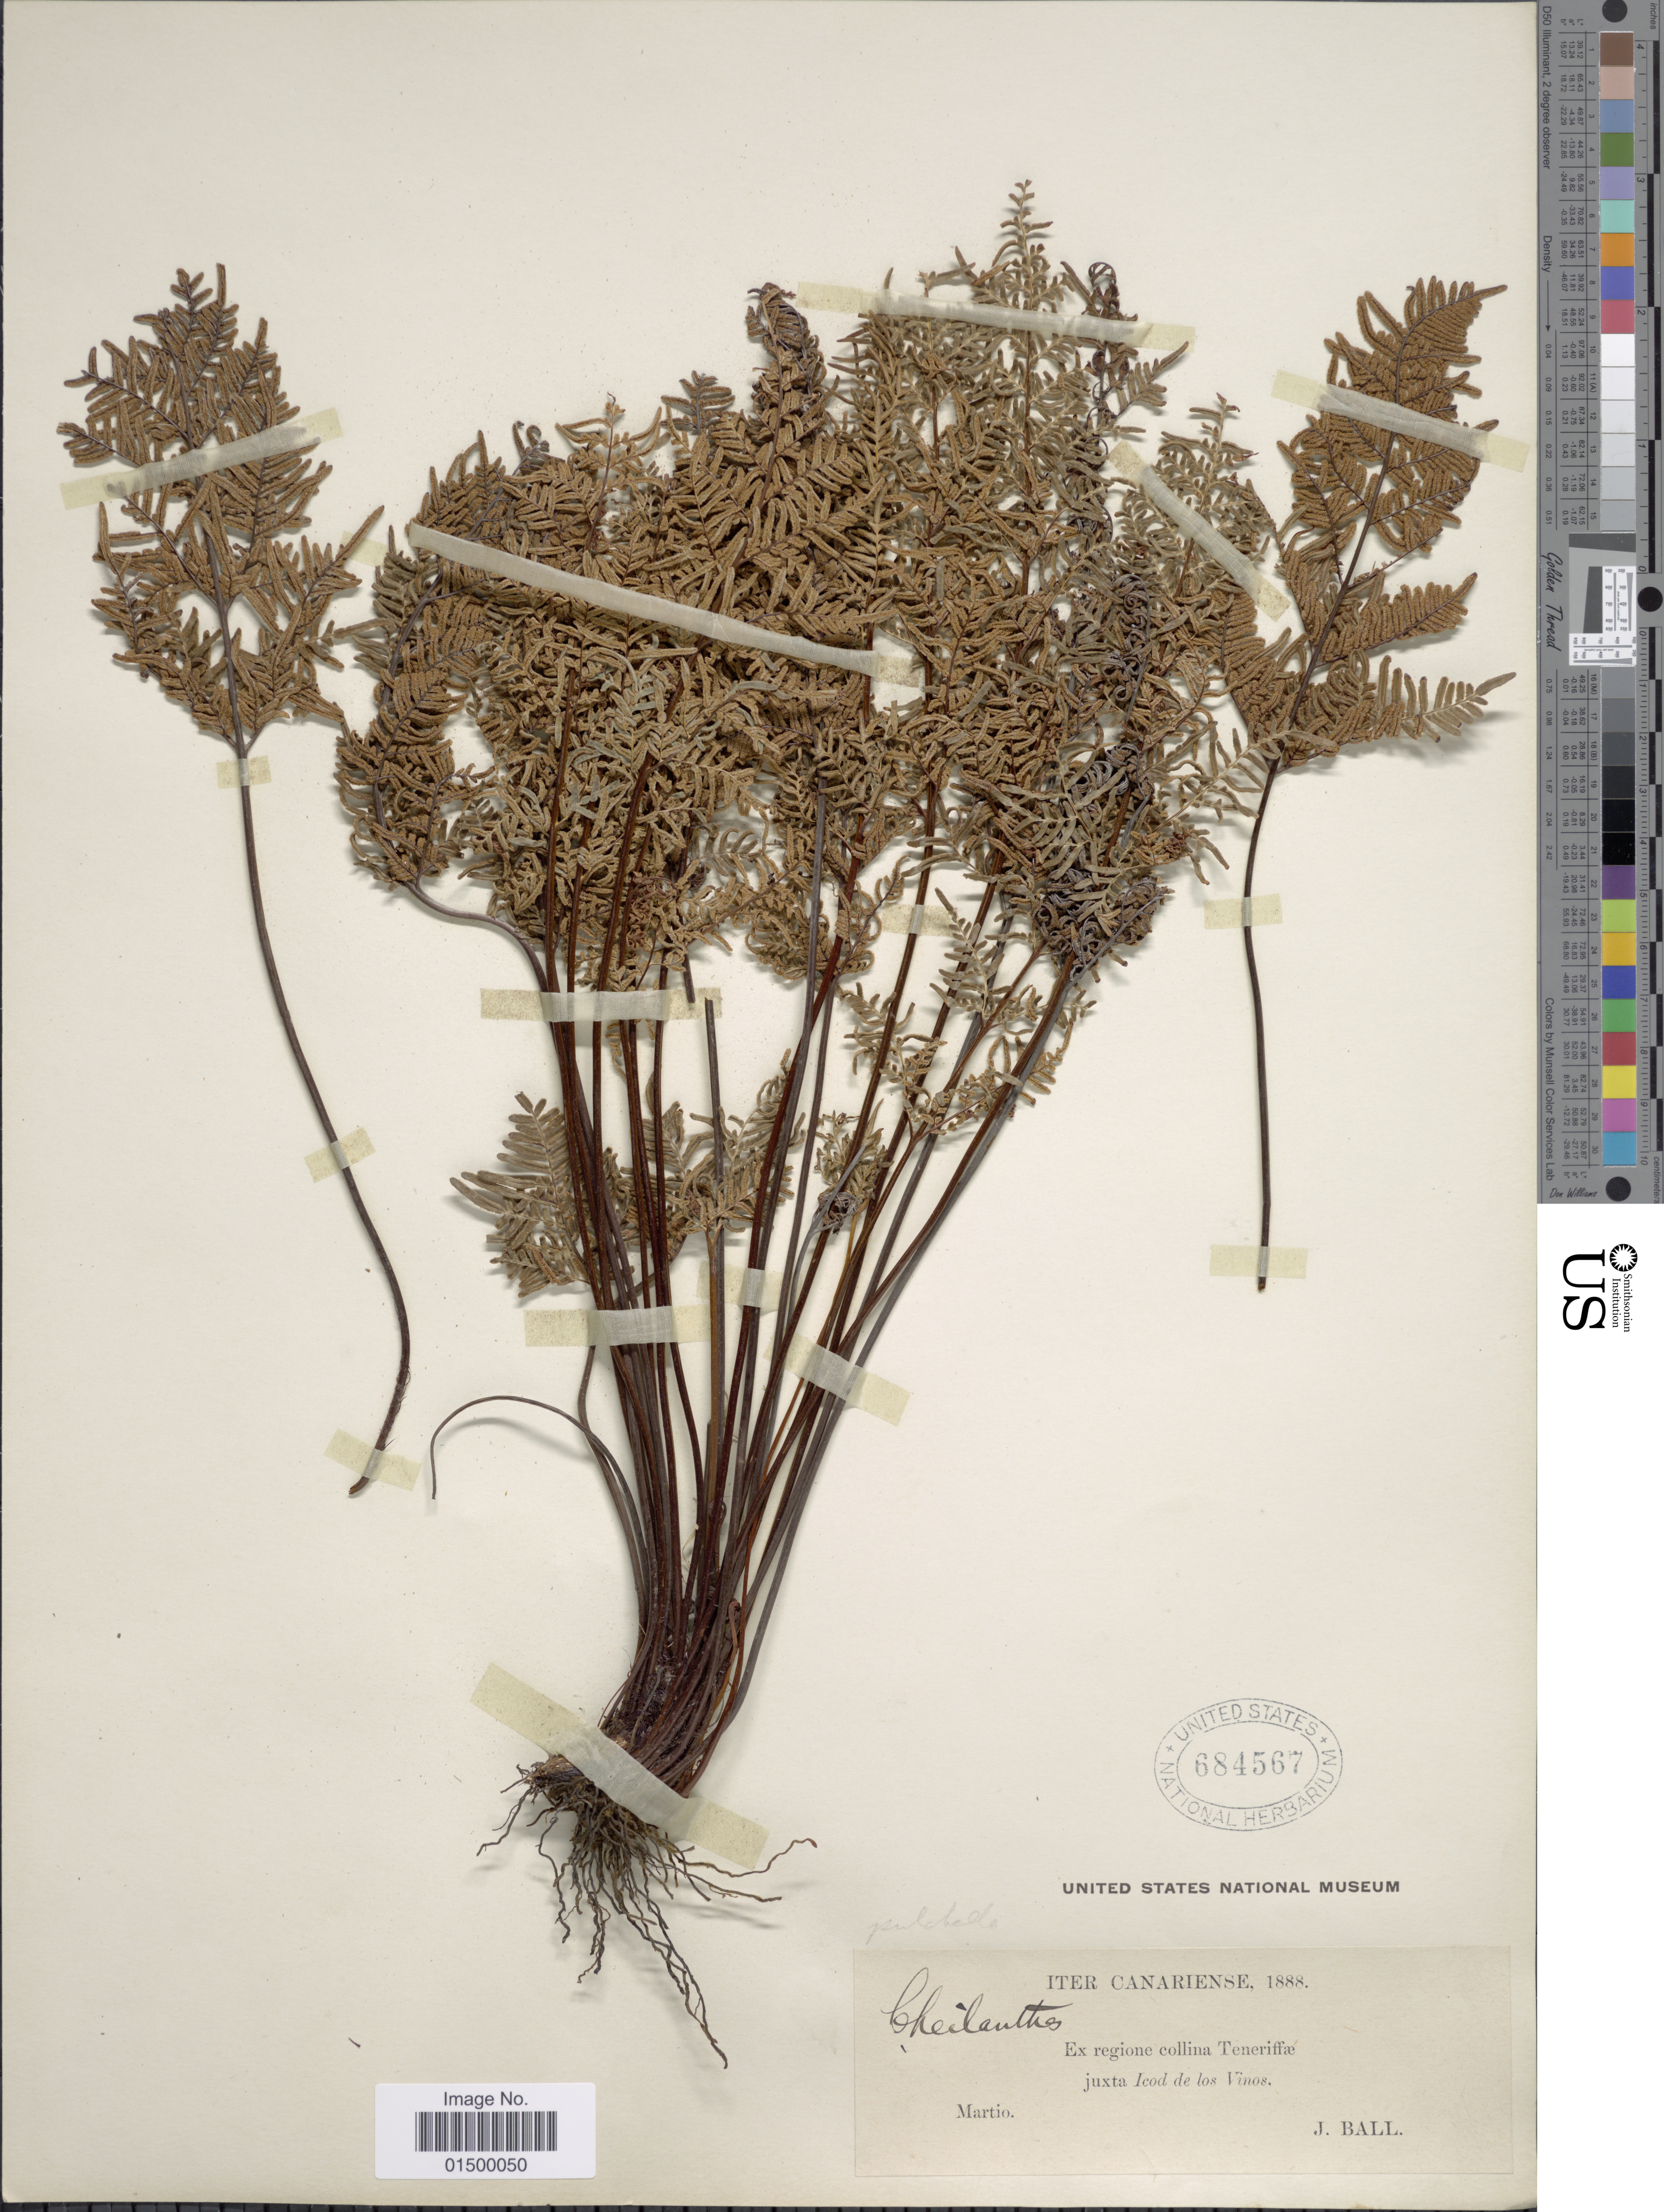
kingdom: Plantae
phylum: Tracheophyta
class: Polypodiopsida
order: Polypodiales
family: Pteridaceae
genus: Cheilanthes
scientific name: Cheilanthes pulchella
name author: Bory ex Willd.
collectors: J. Ball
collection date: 1888-03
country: Spain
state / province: Canarias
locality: Ex regione collina Tenerifae, juxta Icvod de los Vinos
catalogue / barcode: US 684567